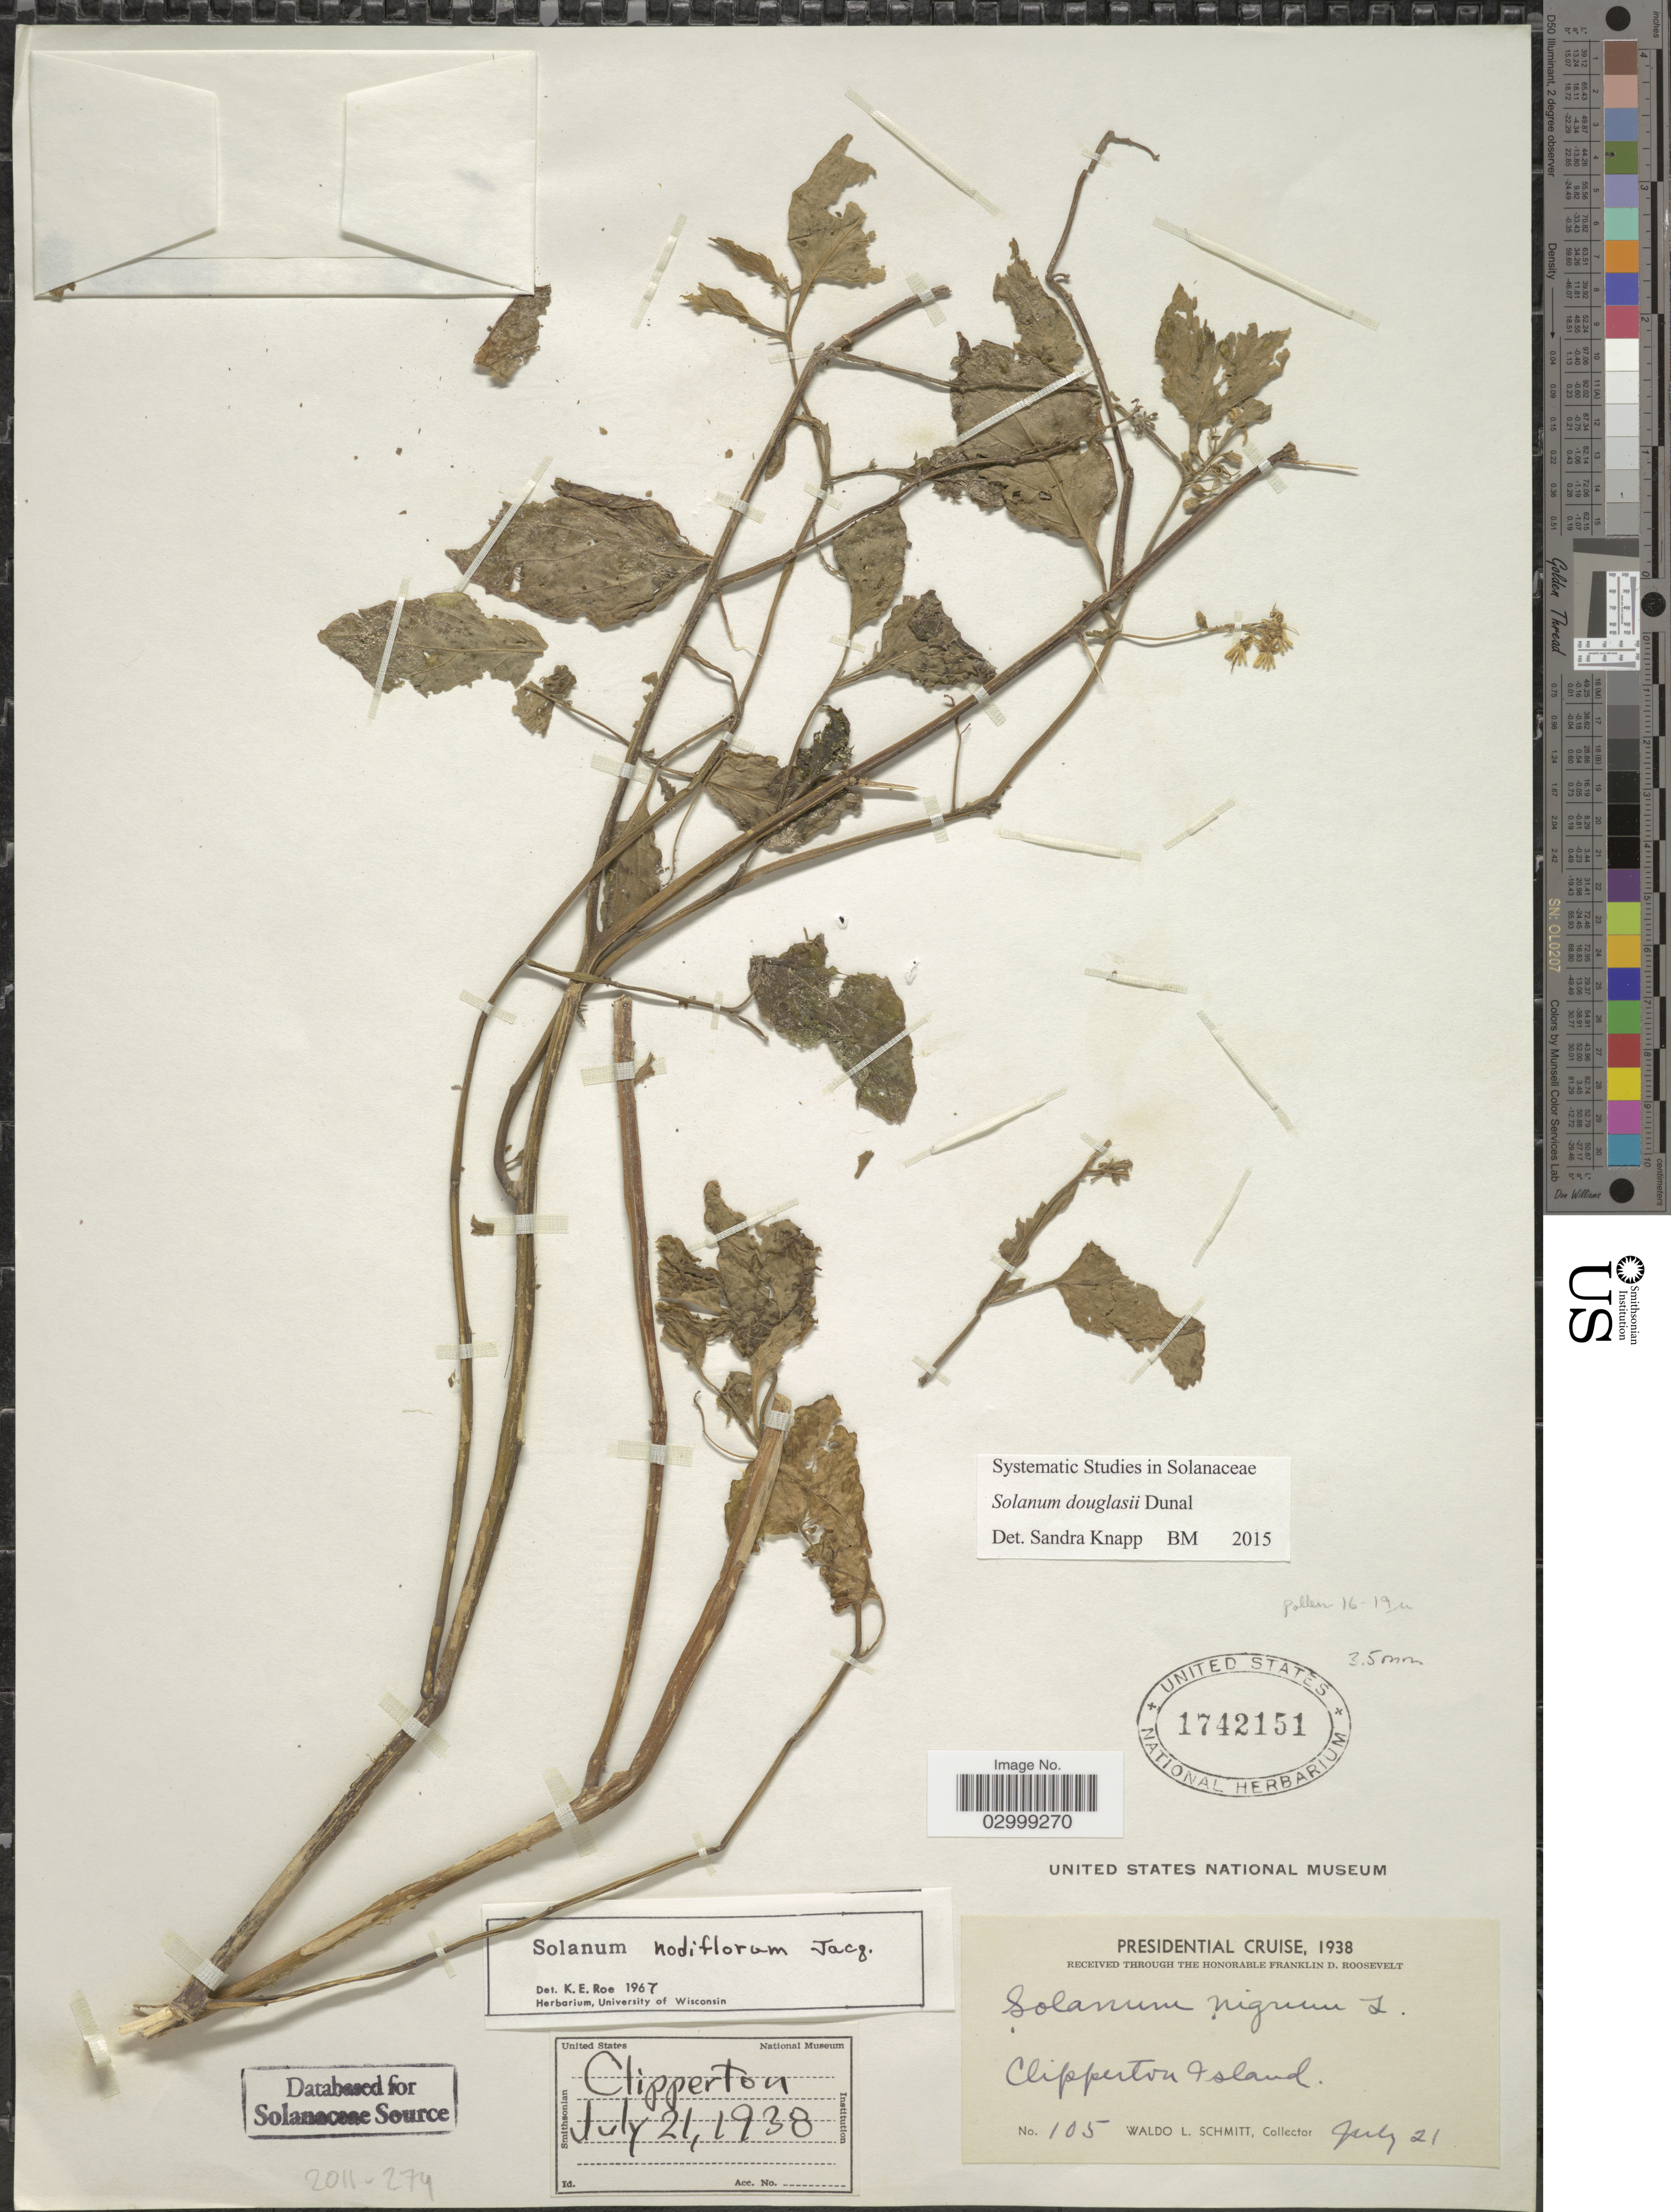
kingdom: Plantae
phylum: Tracheophyta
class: Magnoliopsida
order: Solanales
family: Solanaceae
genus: Solanum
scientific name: Solanum douglasii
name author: Dunal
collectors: W. L. Schmitt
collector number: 105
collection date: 1938-07-21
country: Central Am. Pac. Islands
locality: Presidential Cruise, Clipperton Island.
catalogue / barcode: US 1742151